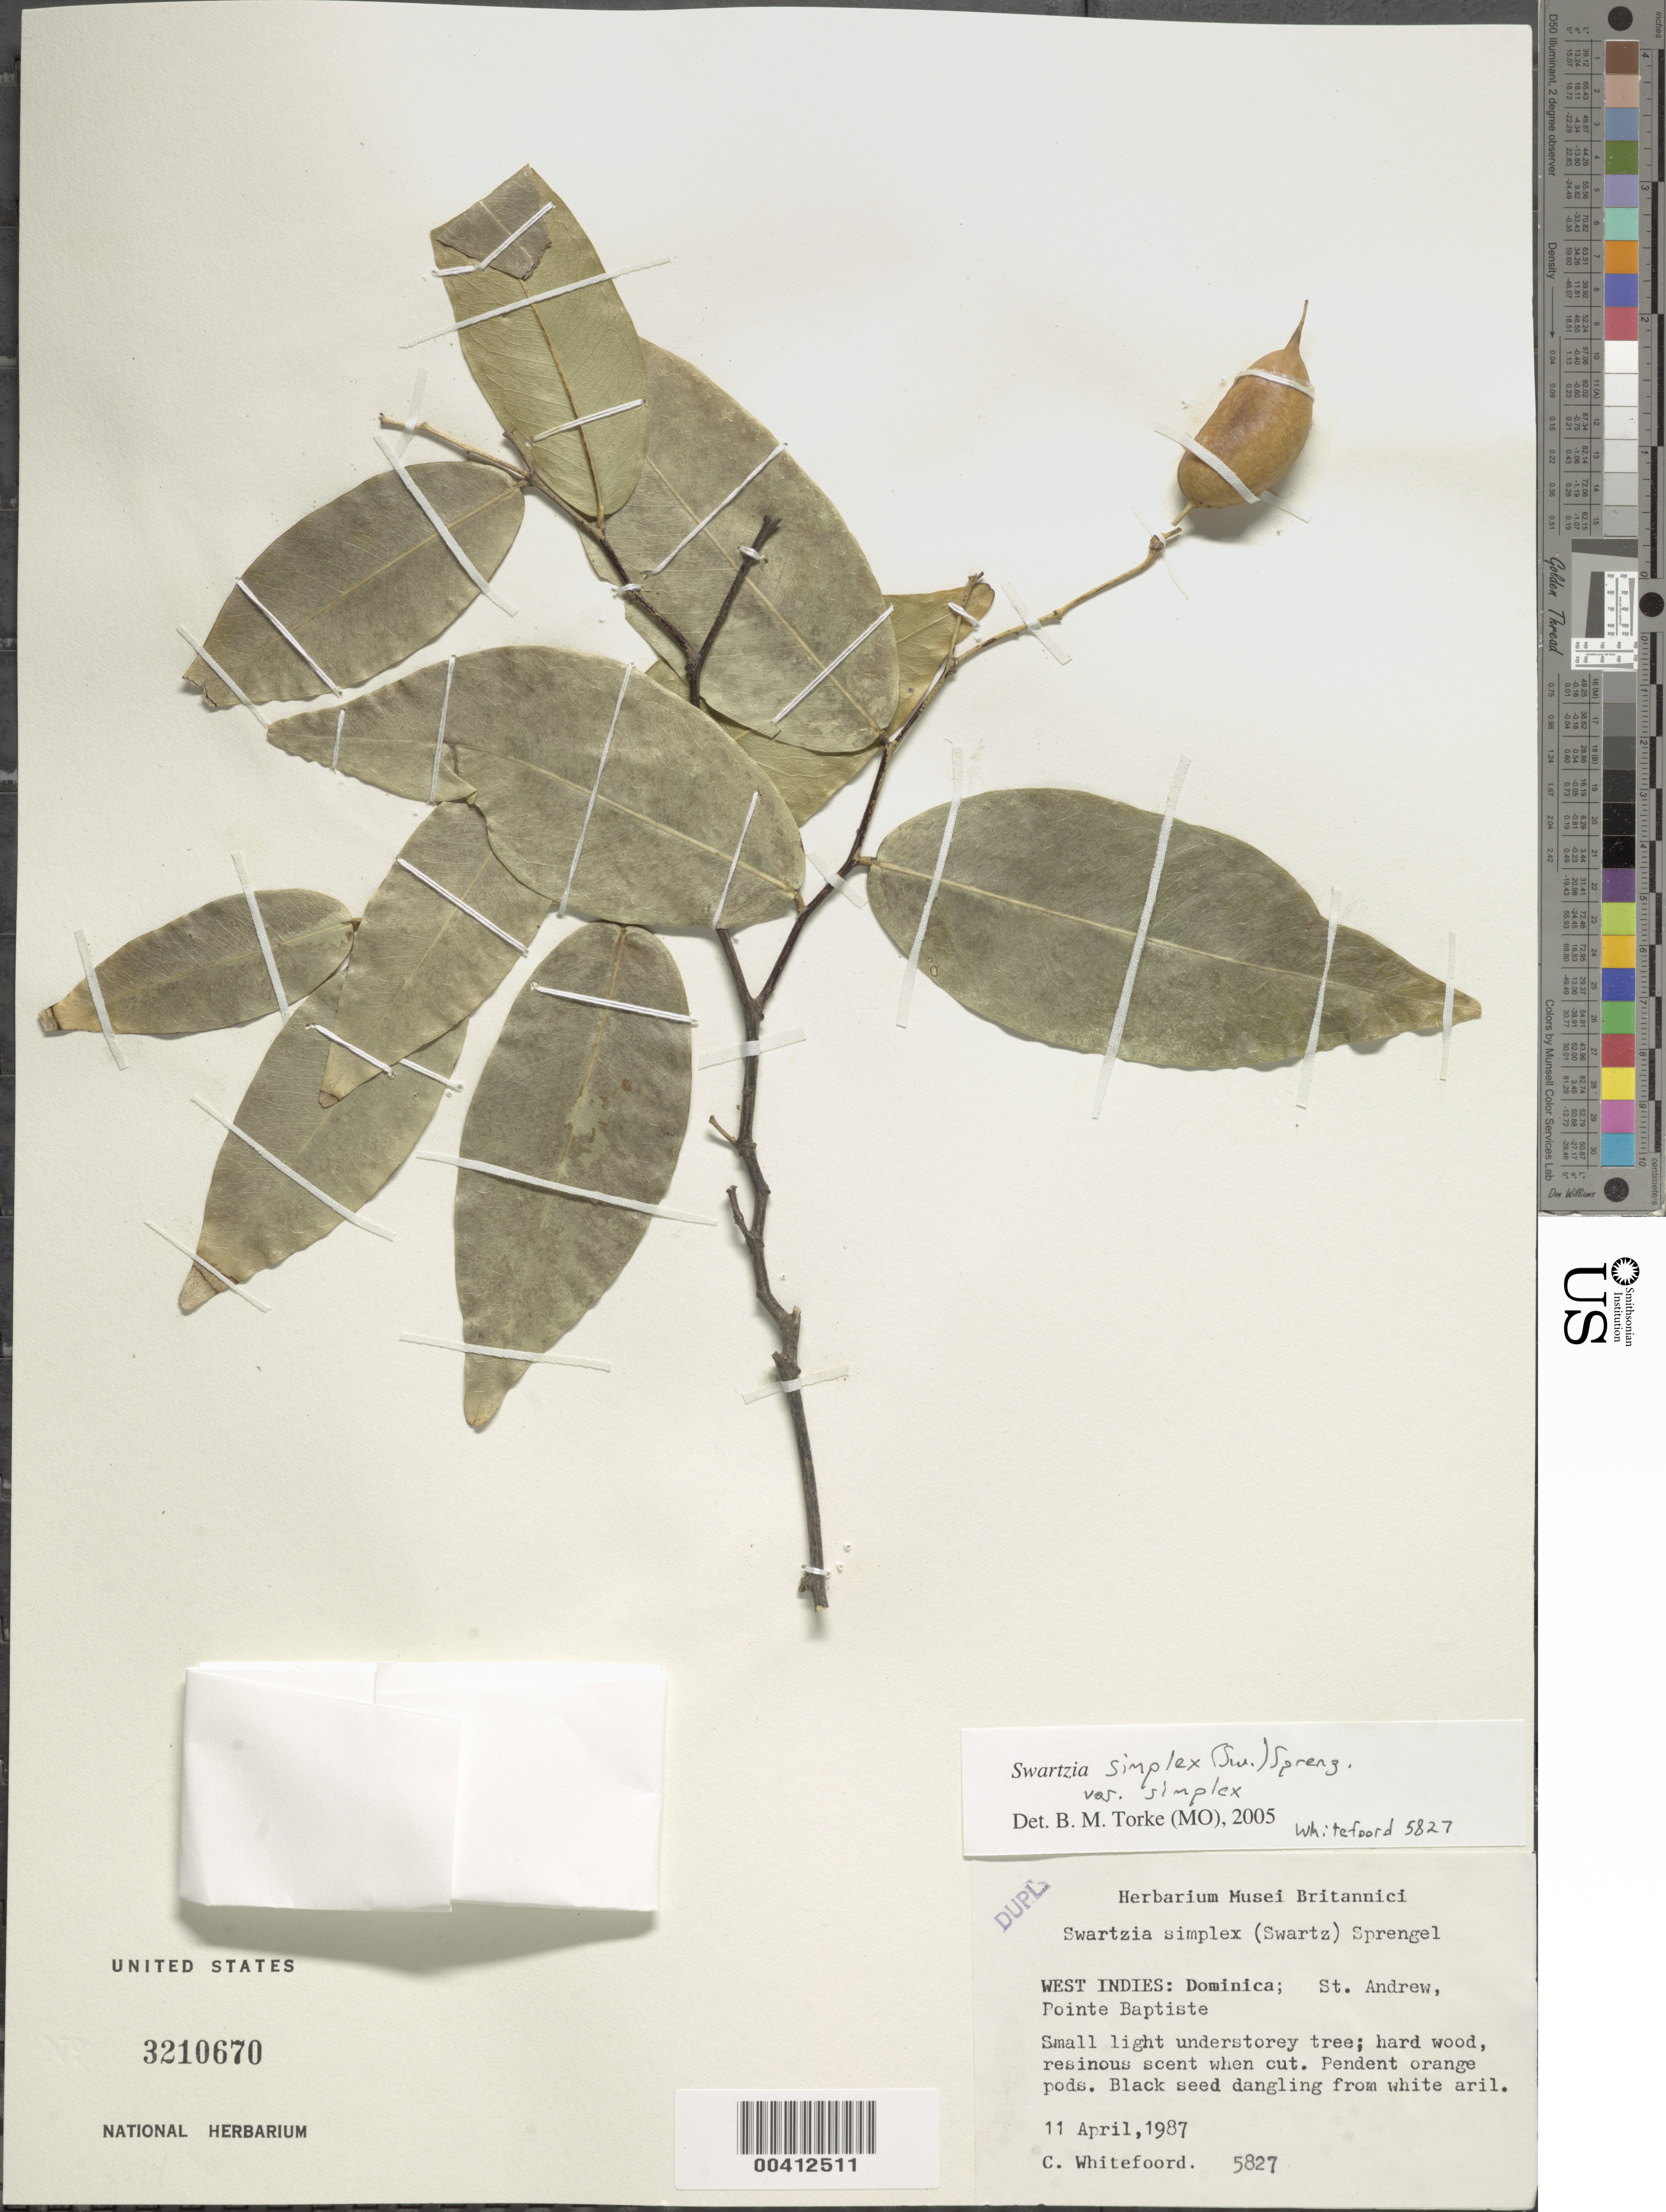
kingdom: Plantae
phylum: Tracheophyta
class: Magnoliopsida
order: Fabales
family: Fabaceae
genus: Swartzia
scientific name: Swartzia simplex var. simplex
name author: (Sw.) Spreng.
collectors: C. Whitefoord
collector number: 5827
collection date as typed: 11 Apr 1987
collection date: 1987-04-11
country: Dominica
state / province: St. Andrew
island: Dominica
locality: Pointe baptiste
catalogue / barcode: US 3210670